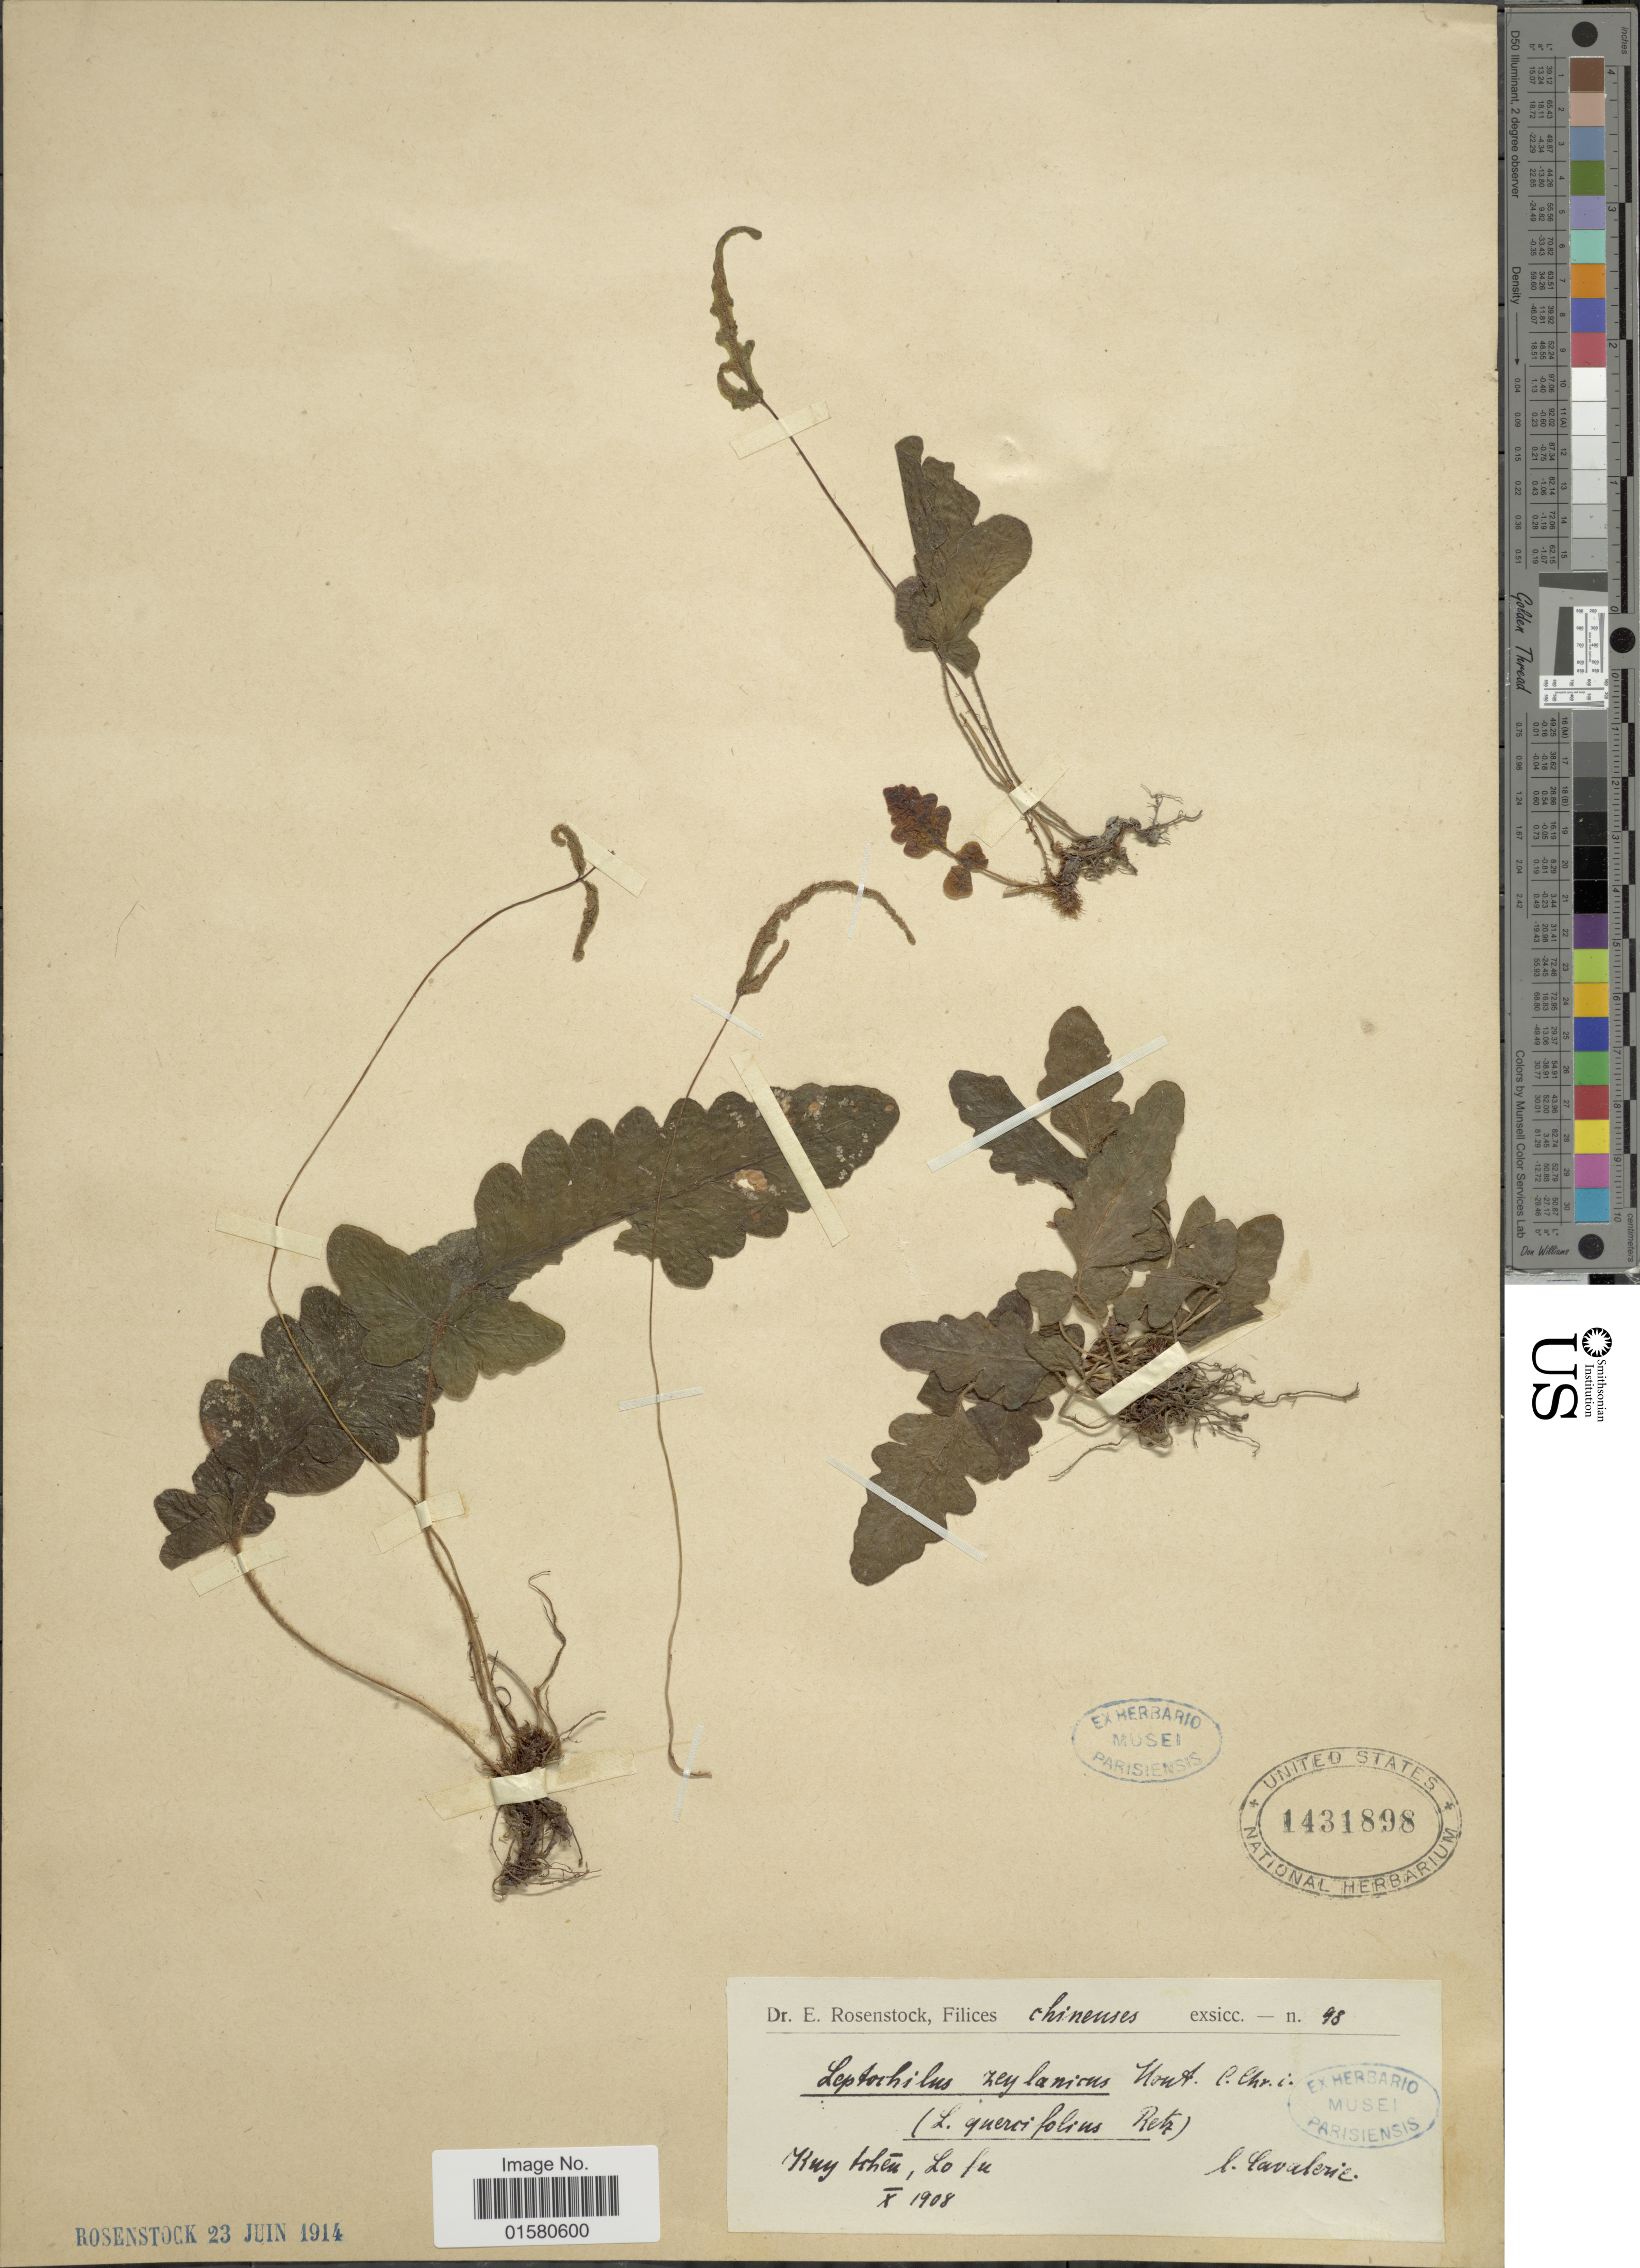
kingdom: Plantae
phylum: Tracheophyta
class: Polypodiopsida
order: Polypodiales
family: Tectariaceae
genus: Tectaria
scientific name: Tectaria zeilanica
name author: (Houtt.) Sledge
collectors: -. Cavalerie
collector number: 98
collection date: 1908-10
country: China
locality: Ruy Teleu, Lo Fu [interpreted]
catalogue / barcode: US 1431898